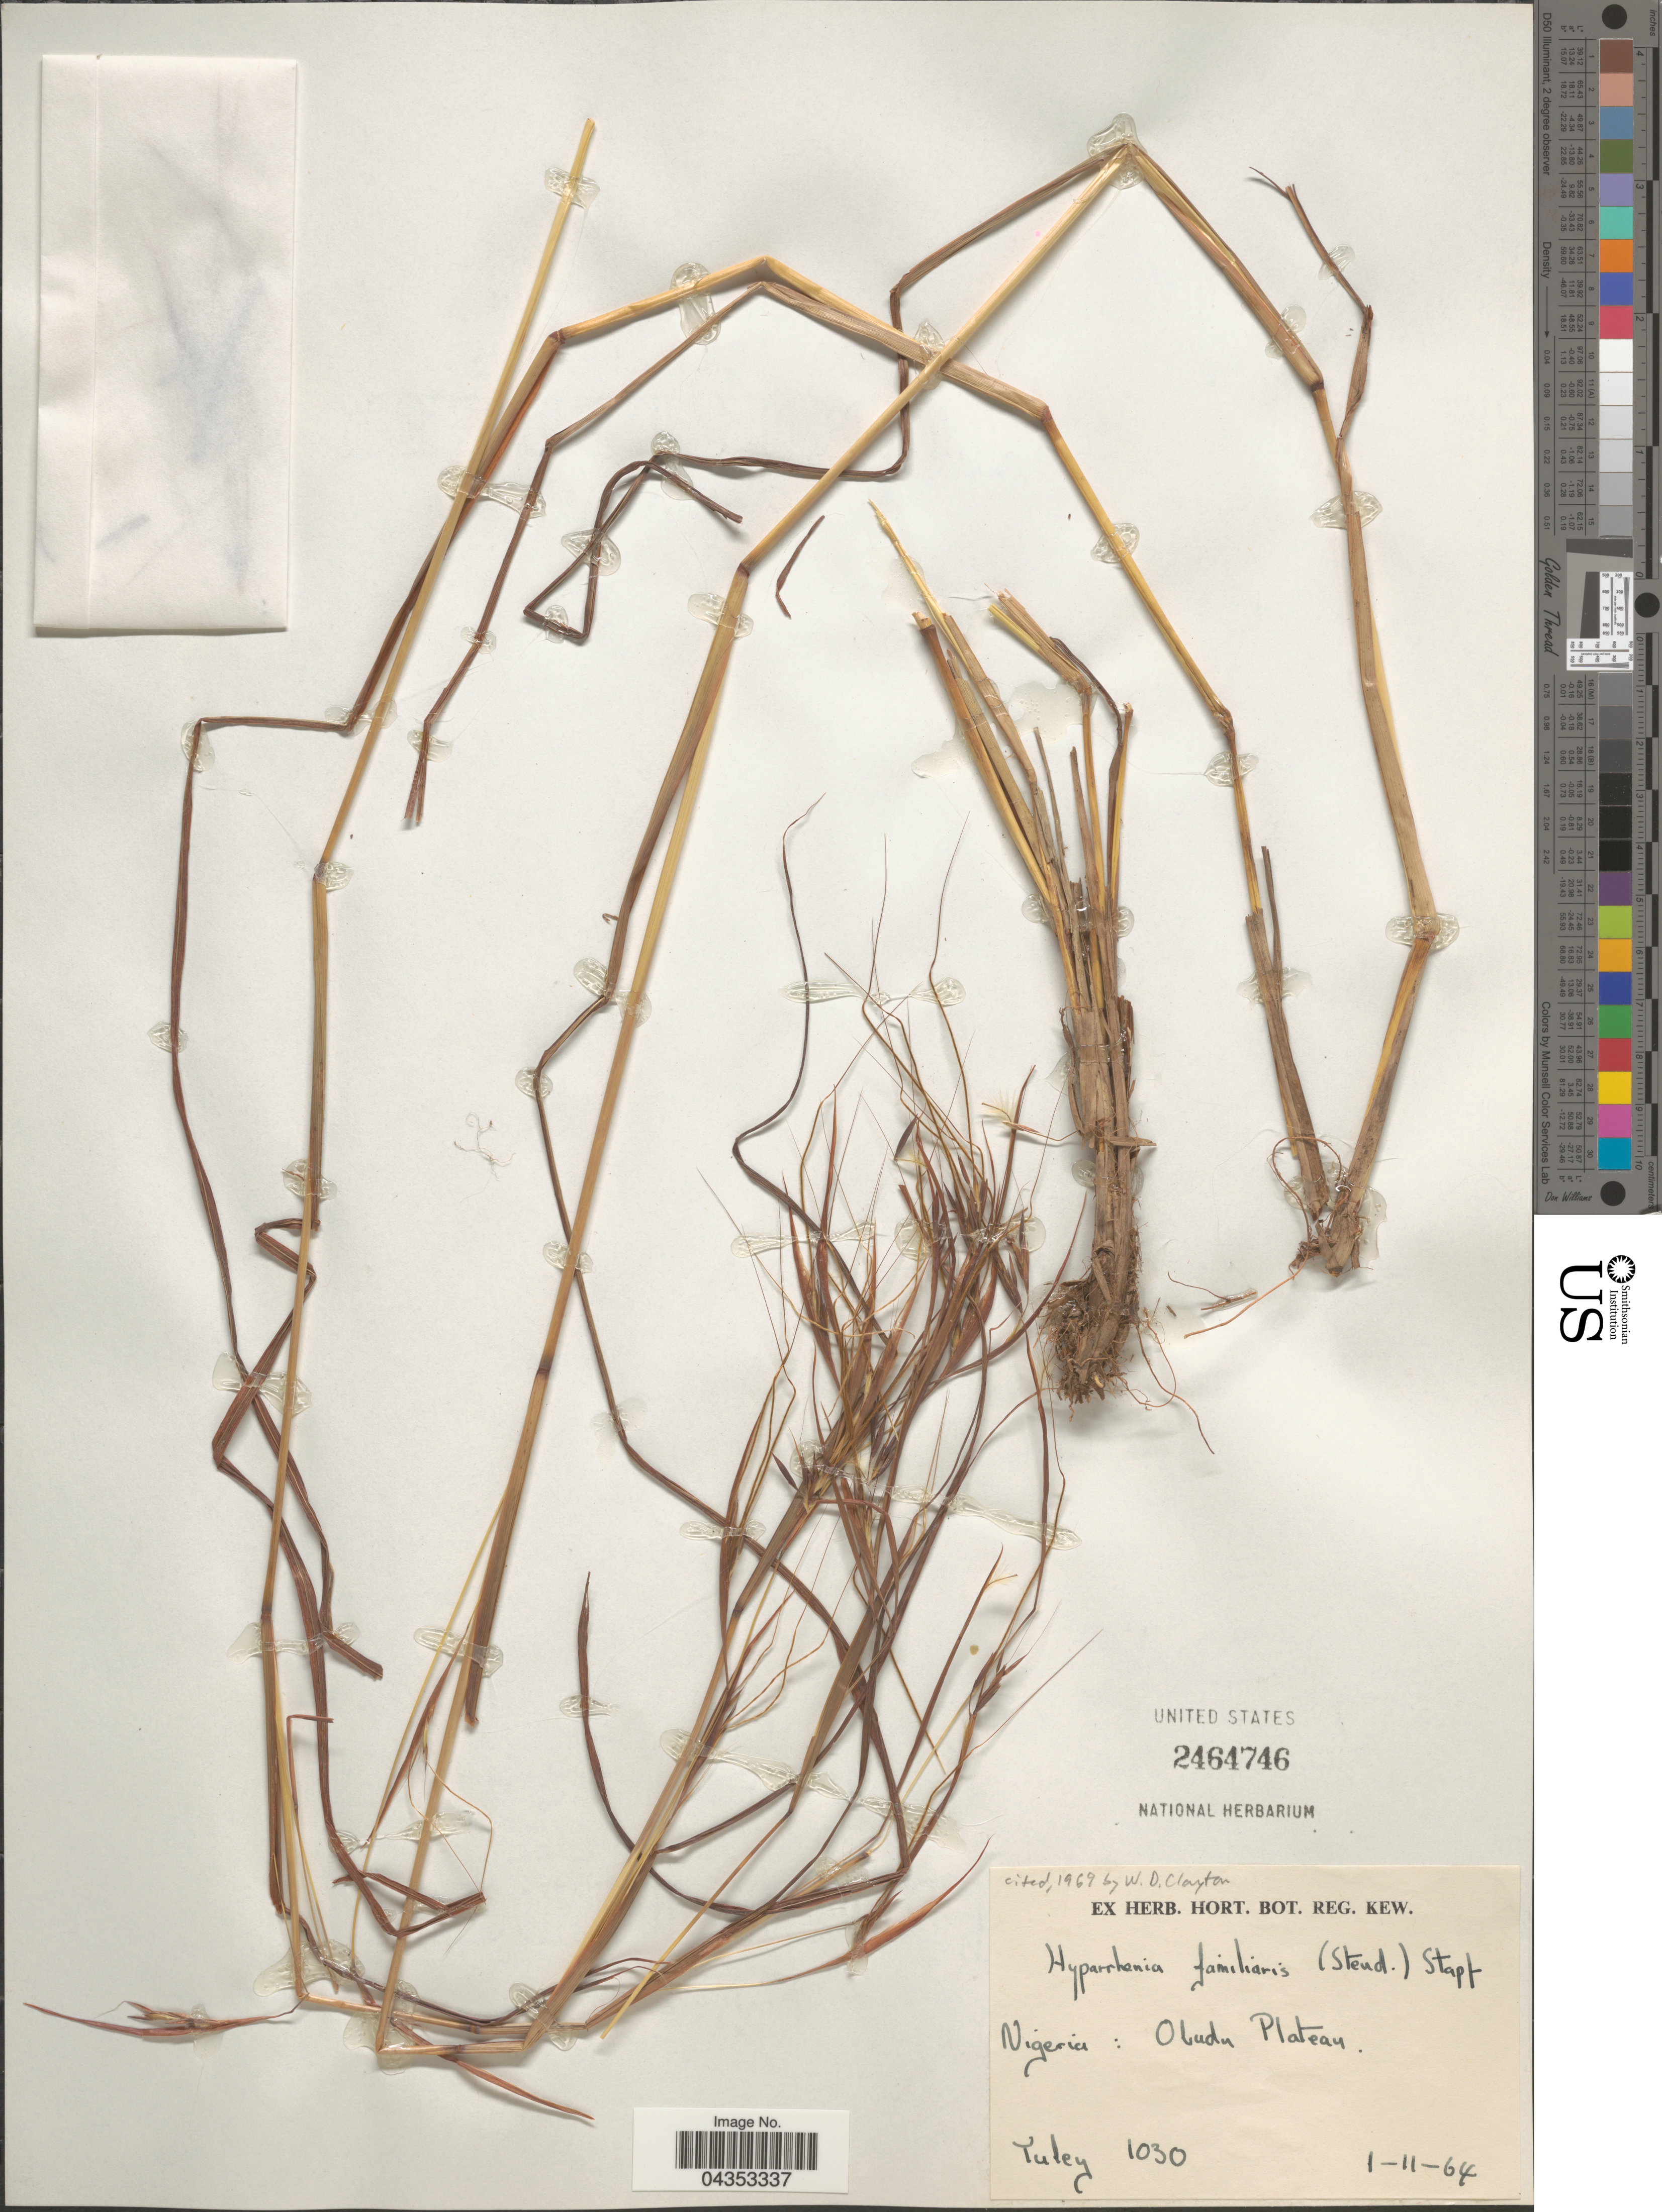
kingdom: Plantae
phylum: Tracheophyta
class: Liliopsida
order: Poales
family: Poaceae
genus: Hyparrhenia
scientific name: Hyparrhenia familiaris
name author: (Steud.) Stapf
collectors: -. Tuley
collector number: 1030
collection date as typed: Transcribed d/m/y: 1/11/64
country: Nigeria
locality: Obudu Plateau.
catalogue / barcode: US 2464746